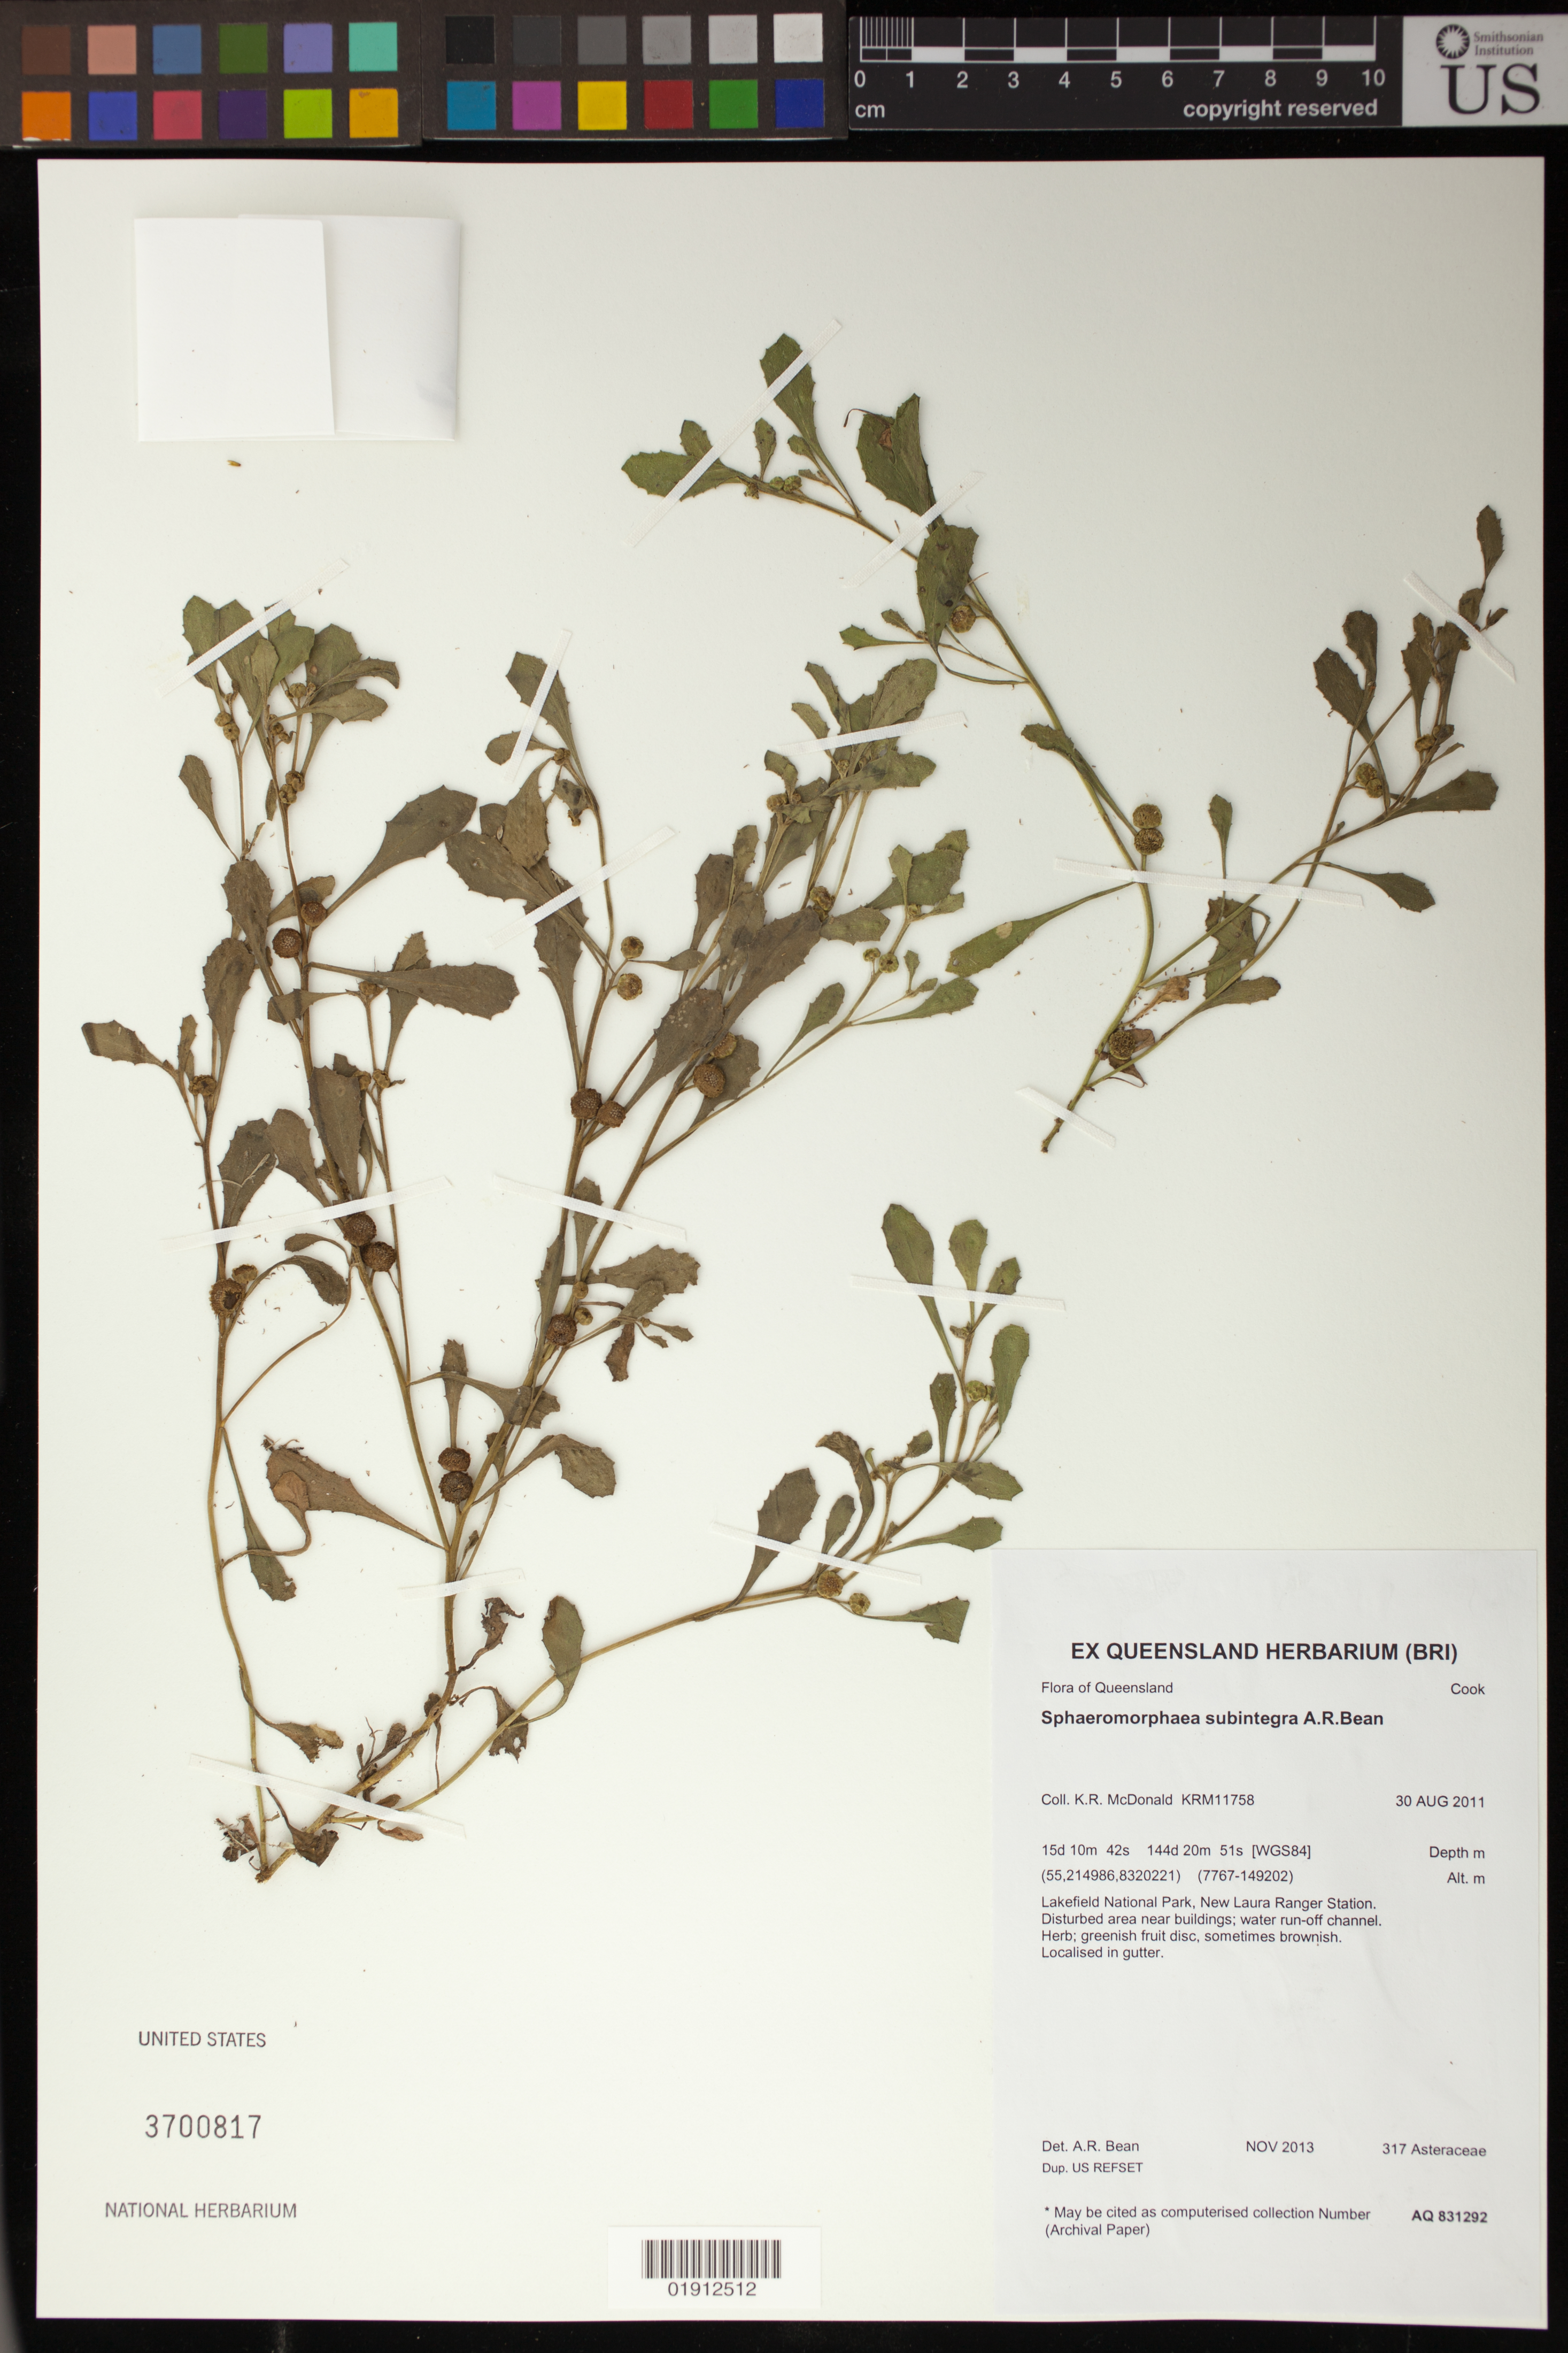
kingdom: Plantae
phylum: Tracheophyta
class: Magnoliopsida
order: Asterales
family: Asteraceae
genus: Sphaeromorphaea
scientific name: Sphaeromorphaea subintegra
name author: A.R. Bean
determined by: Bean, A. R.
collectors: K. McDonald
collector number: KRM11758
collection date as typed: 30 Aug 2011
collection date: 2011-08-30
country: Australia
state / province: Queensland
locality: Cook, Lakefield National Park, New Laura Ranger Station. Disturbed area near buildings.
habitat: water run-off channel.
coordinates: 15 10 42 S, 144 20 51 E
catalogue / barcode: US 3700817